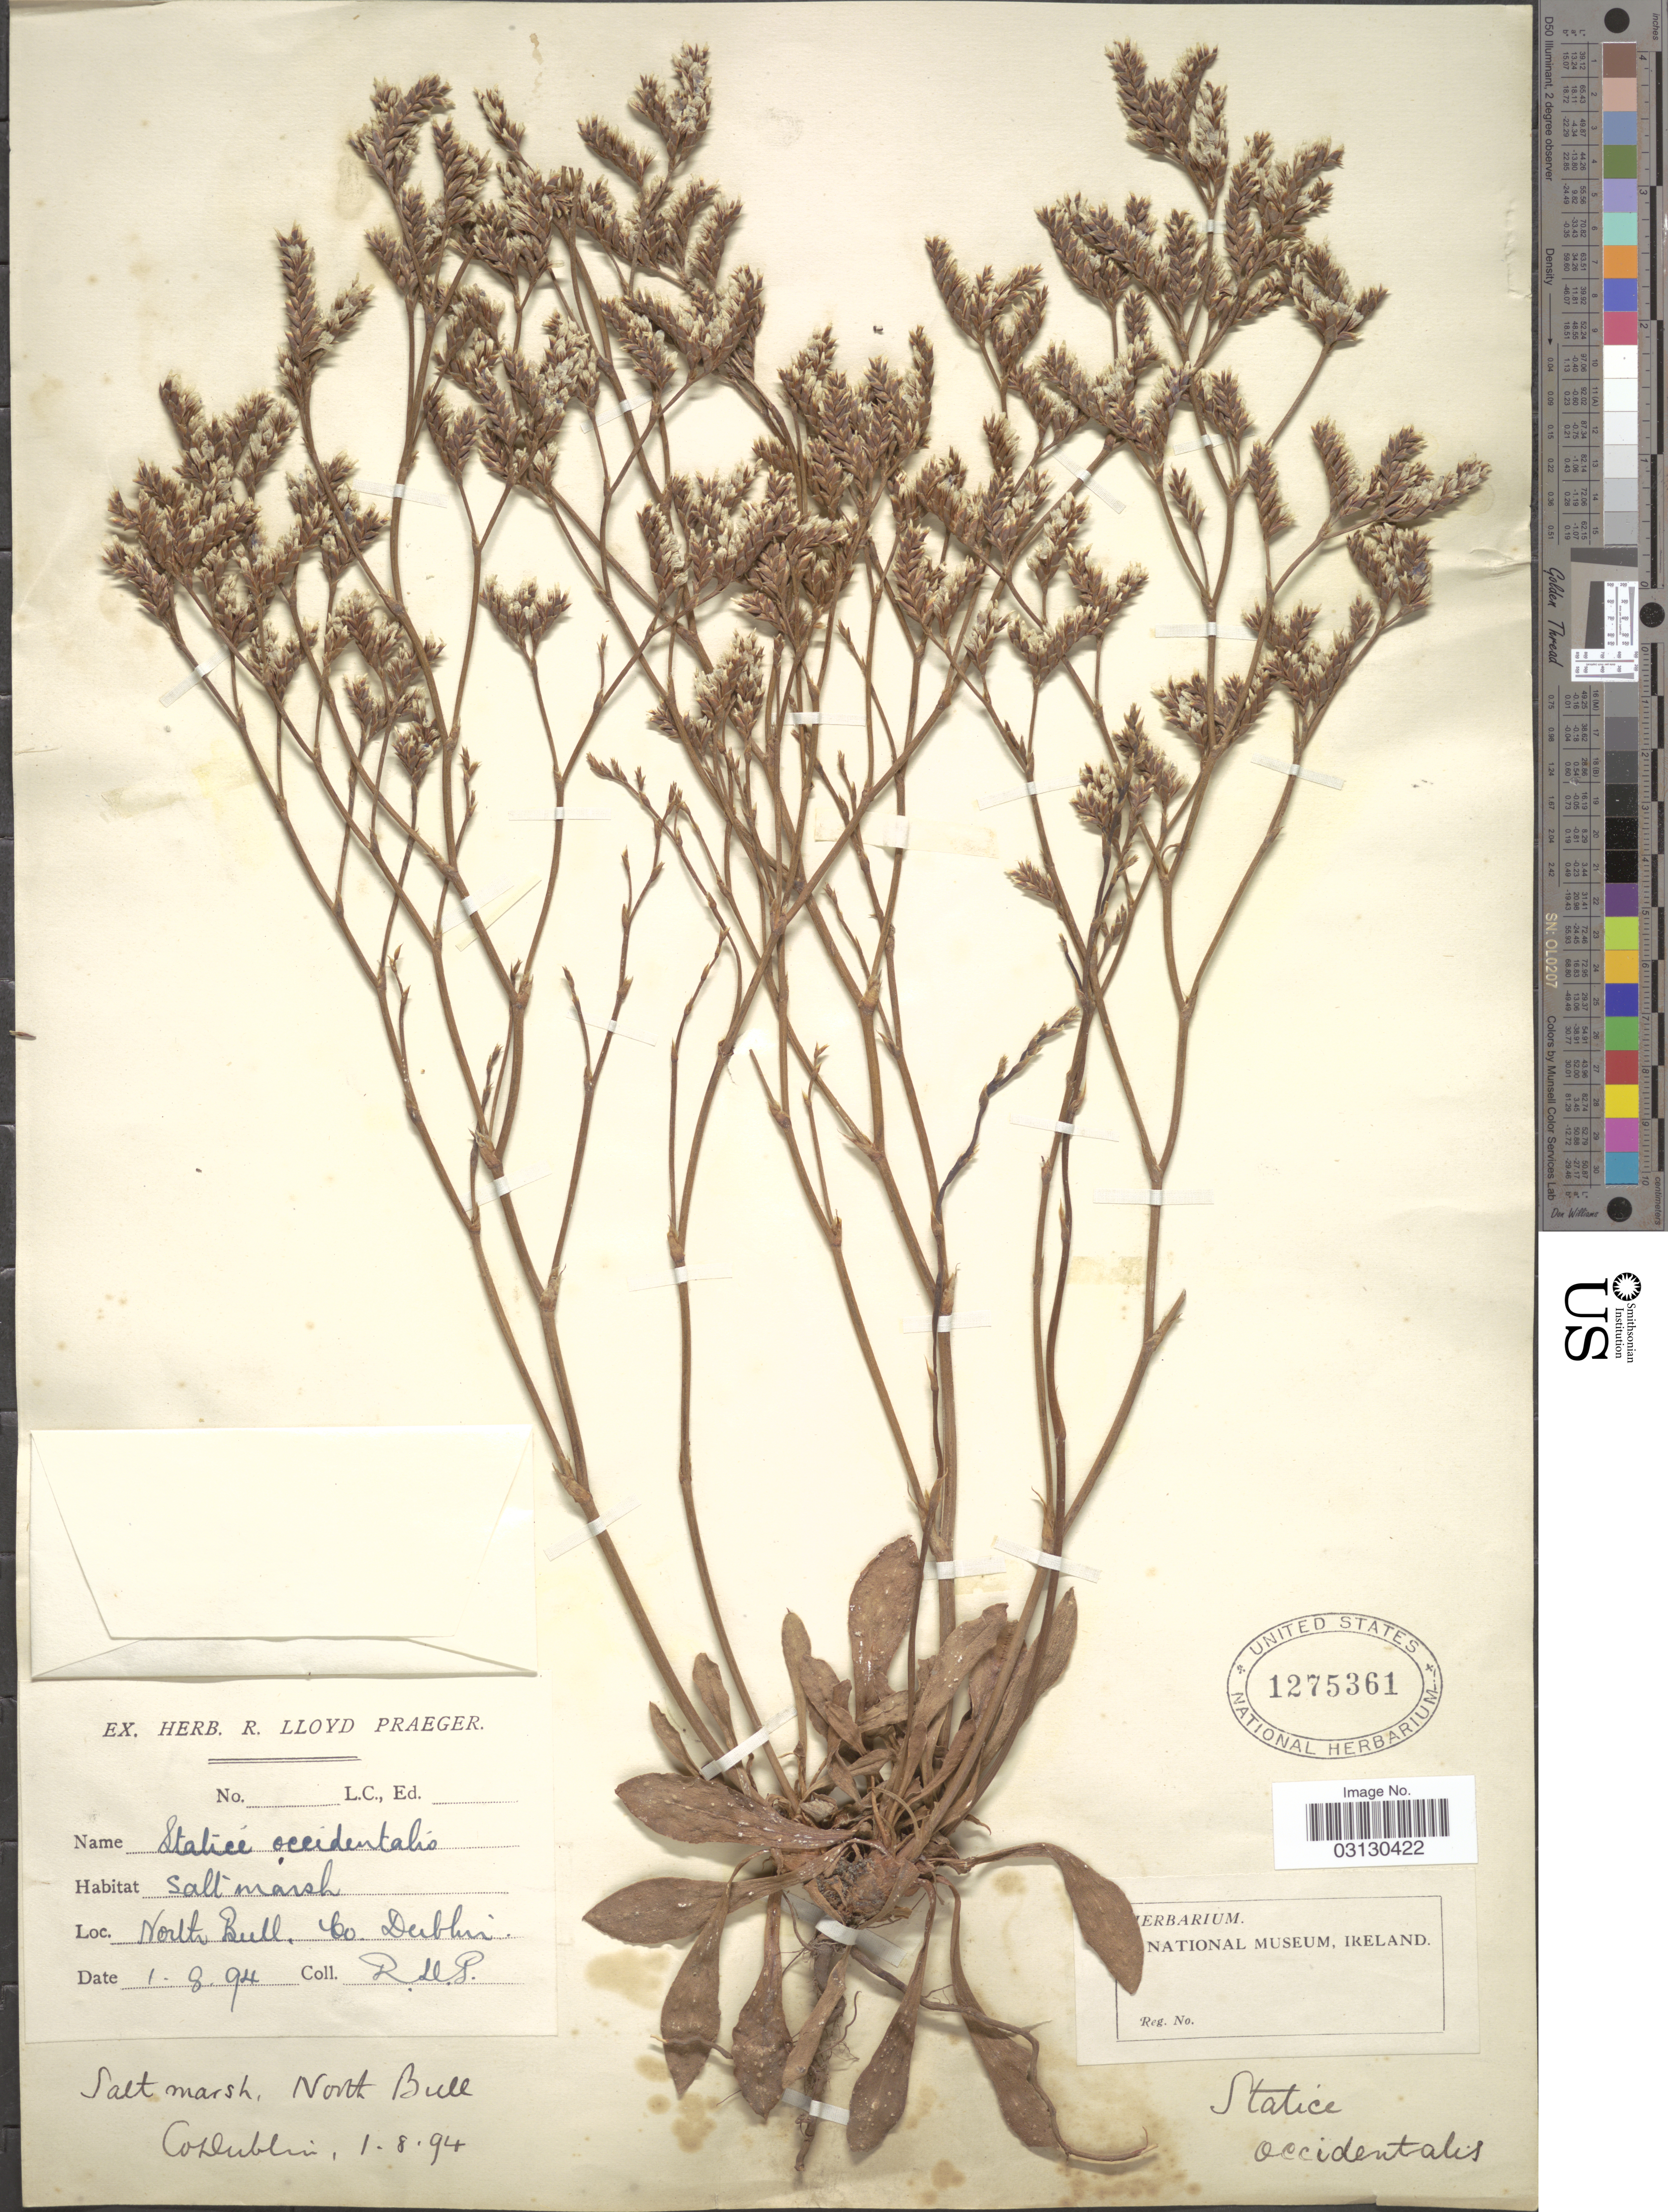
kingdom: Plantae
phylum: Tracheophyta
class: Magnoliopsida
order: Caryophyllales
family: Plumbaginaceae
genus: Limonium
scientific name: Limonium occidentale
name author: (J. Lloyd) Kuntze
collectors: R. Praeger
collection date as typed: Transcribed d/m/y: 1/8/94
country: Ireland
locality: North Bull. Co. Dublin.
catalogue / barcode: US 1275361